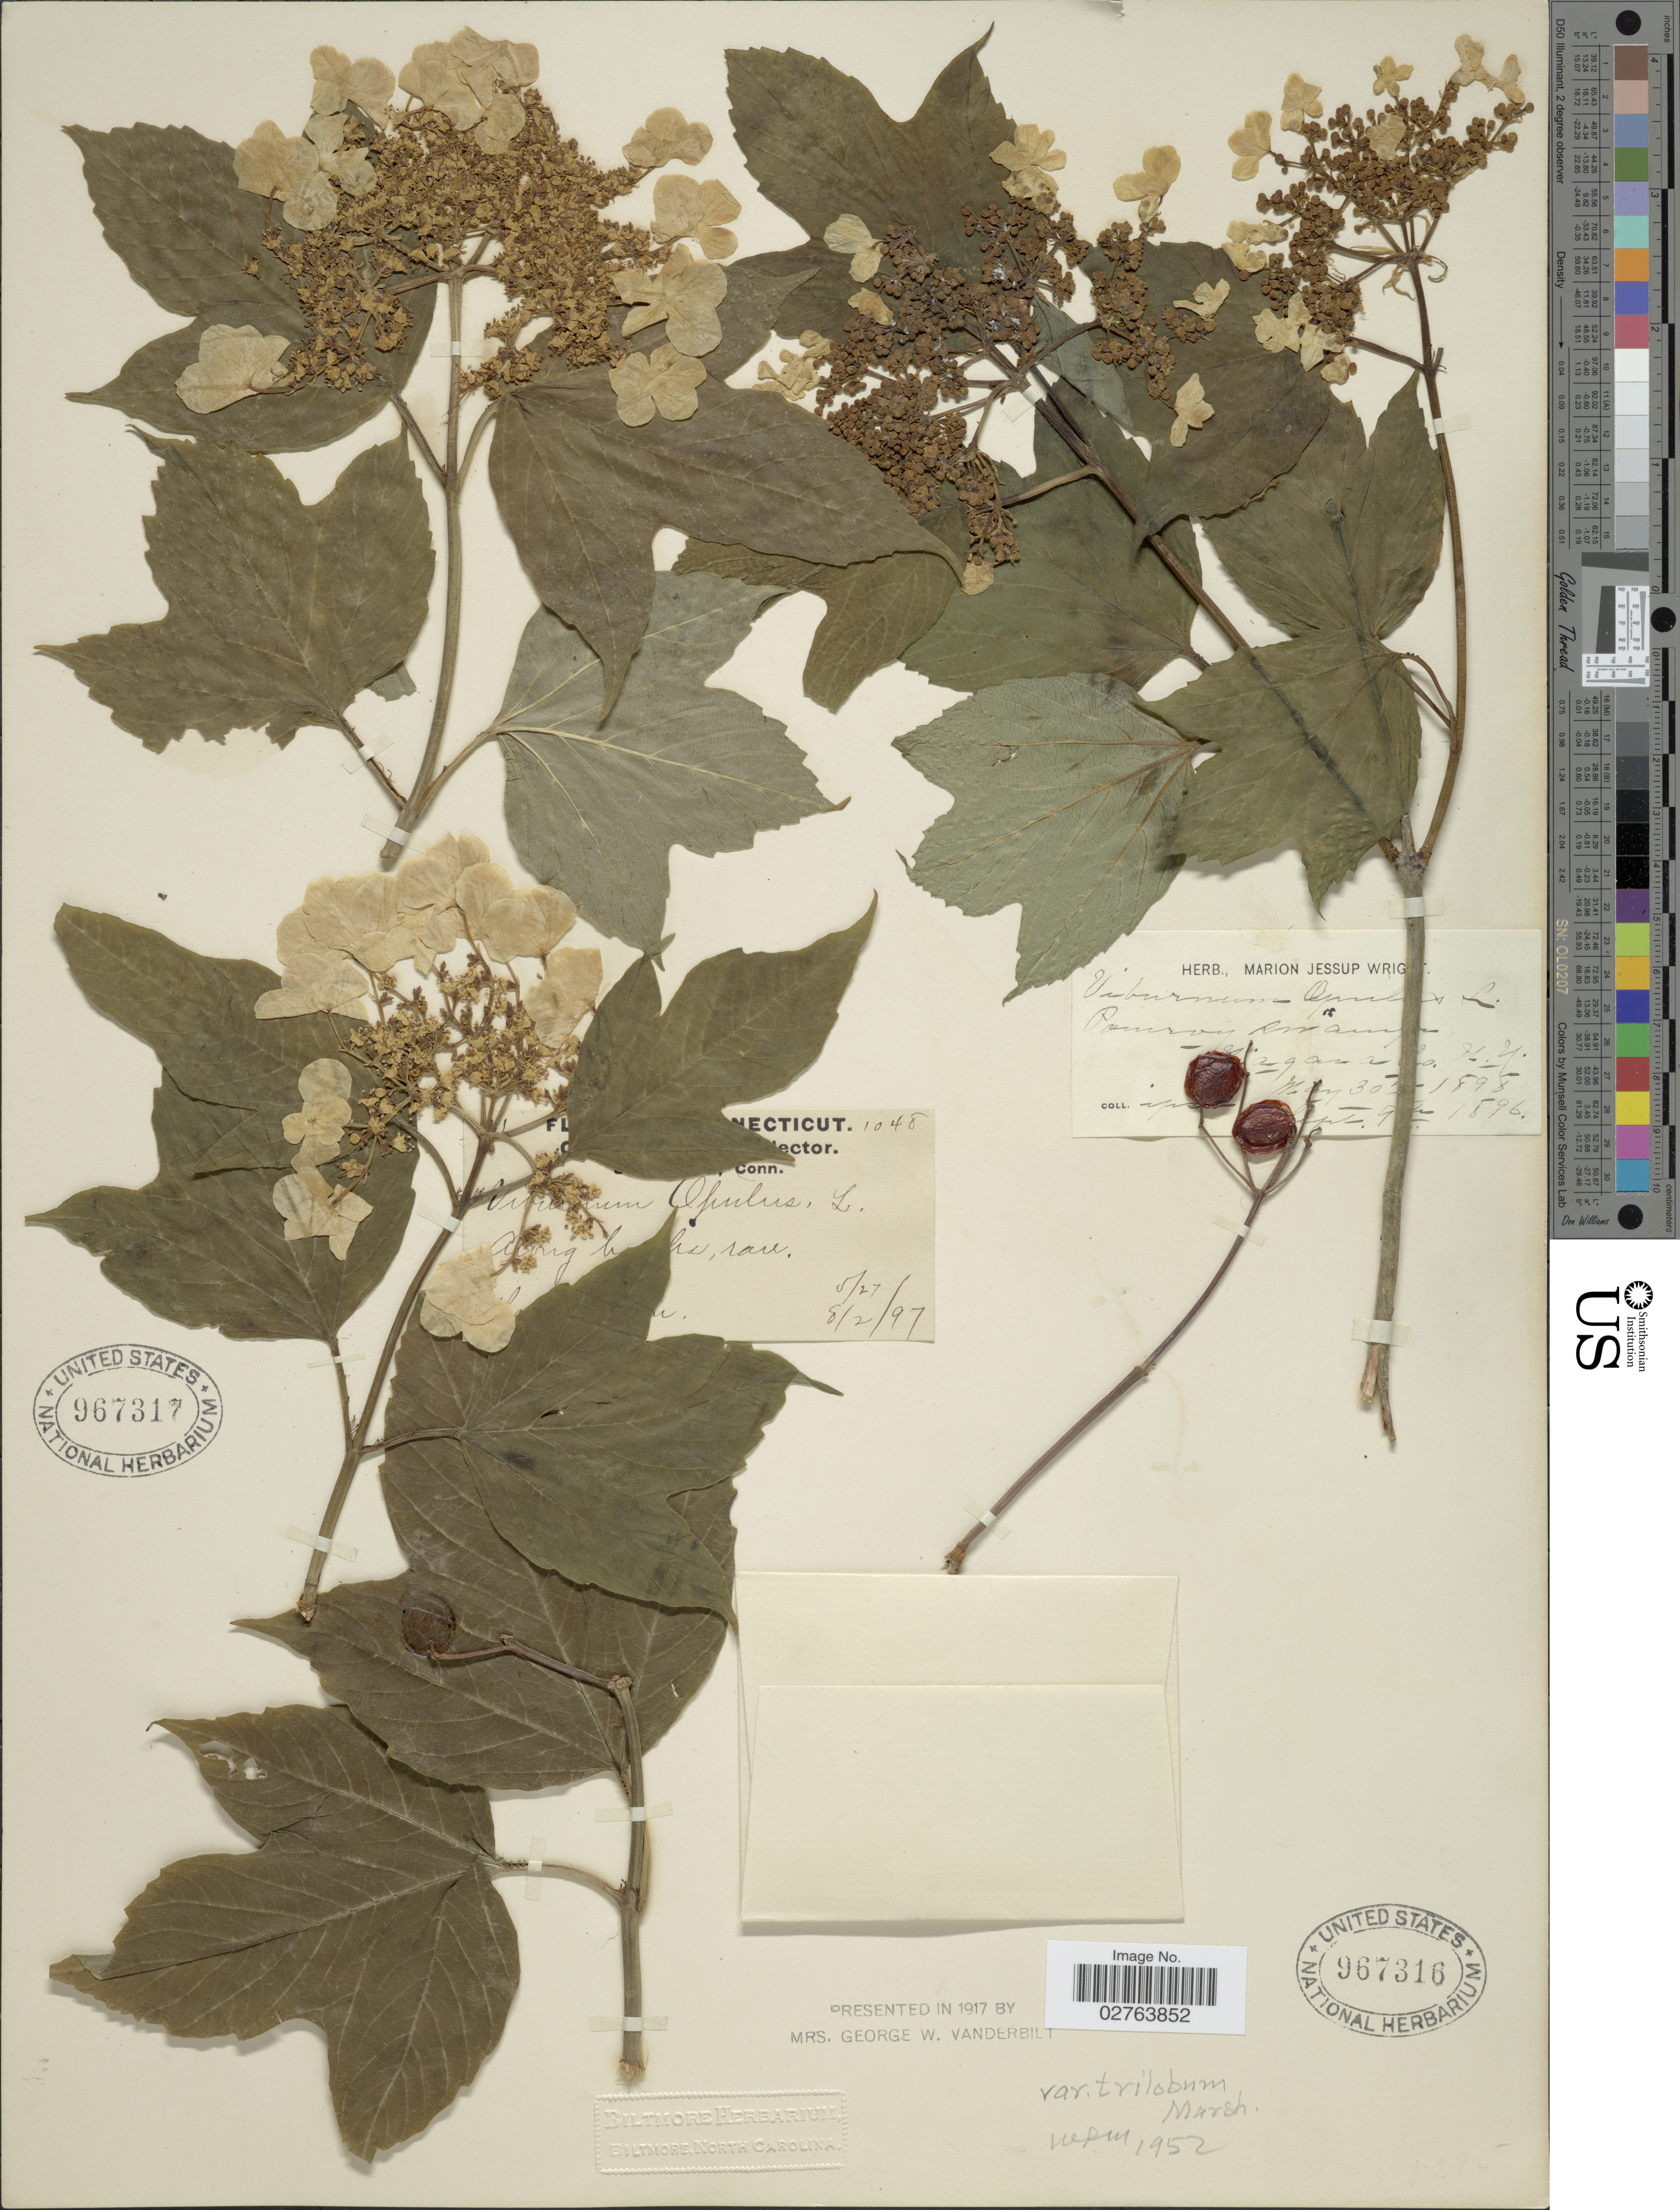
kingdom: Plantae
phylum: Tracheophyta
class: Magnoliopsida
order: Dipsacales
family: Viburnaceae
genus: Viburnum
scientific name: Viburnum opulus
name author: L.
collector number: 1048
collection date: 1897-05-27,1897-08-02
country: United States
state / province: Connecticut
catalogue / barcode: US 967317-2